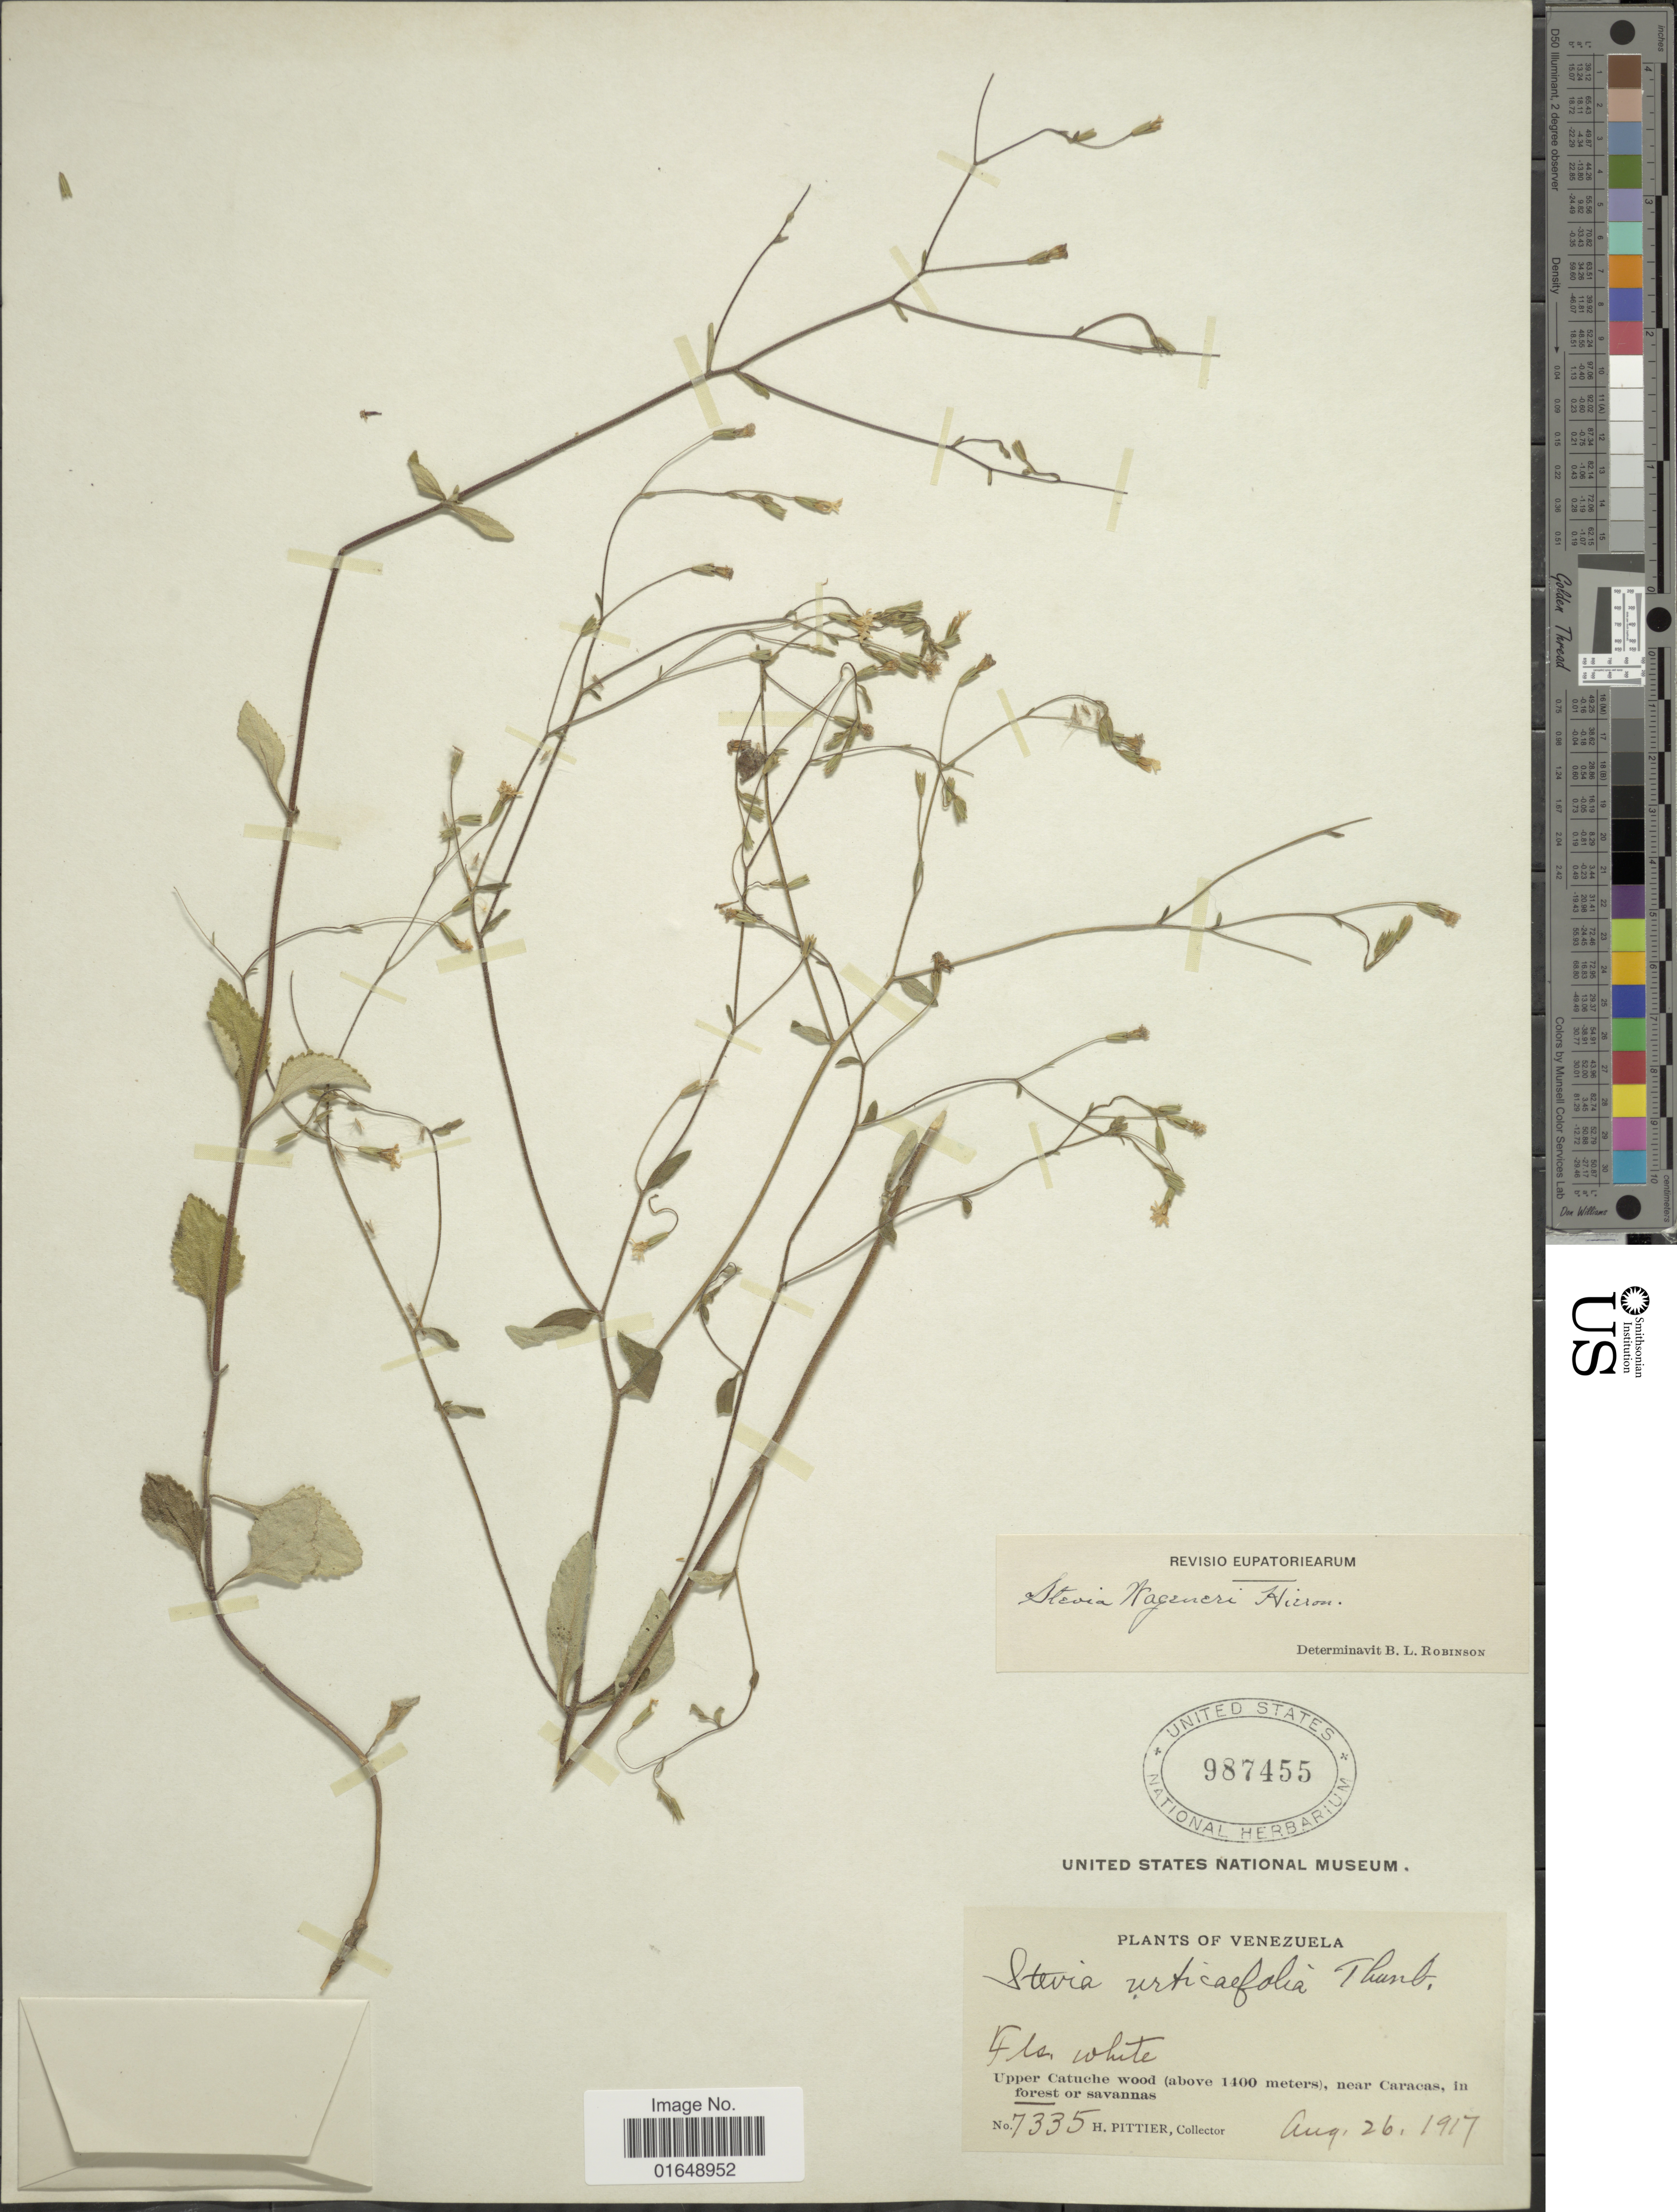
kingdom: Plantae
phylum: Tracheophyta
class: Magnoliopsida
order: Asterales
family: Asteraceae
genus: Stevia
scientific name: Stevia wageneri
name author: Hieron.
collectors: H. F. Pittier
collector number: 7335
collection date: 1917-08-26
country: Venezuela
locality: Upper Catuche wood, near Caracas, in forest or savannas.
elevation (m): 1400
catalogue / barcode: US 987455